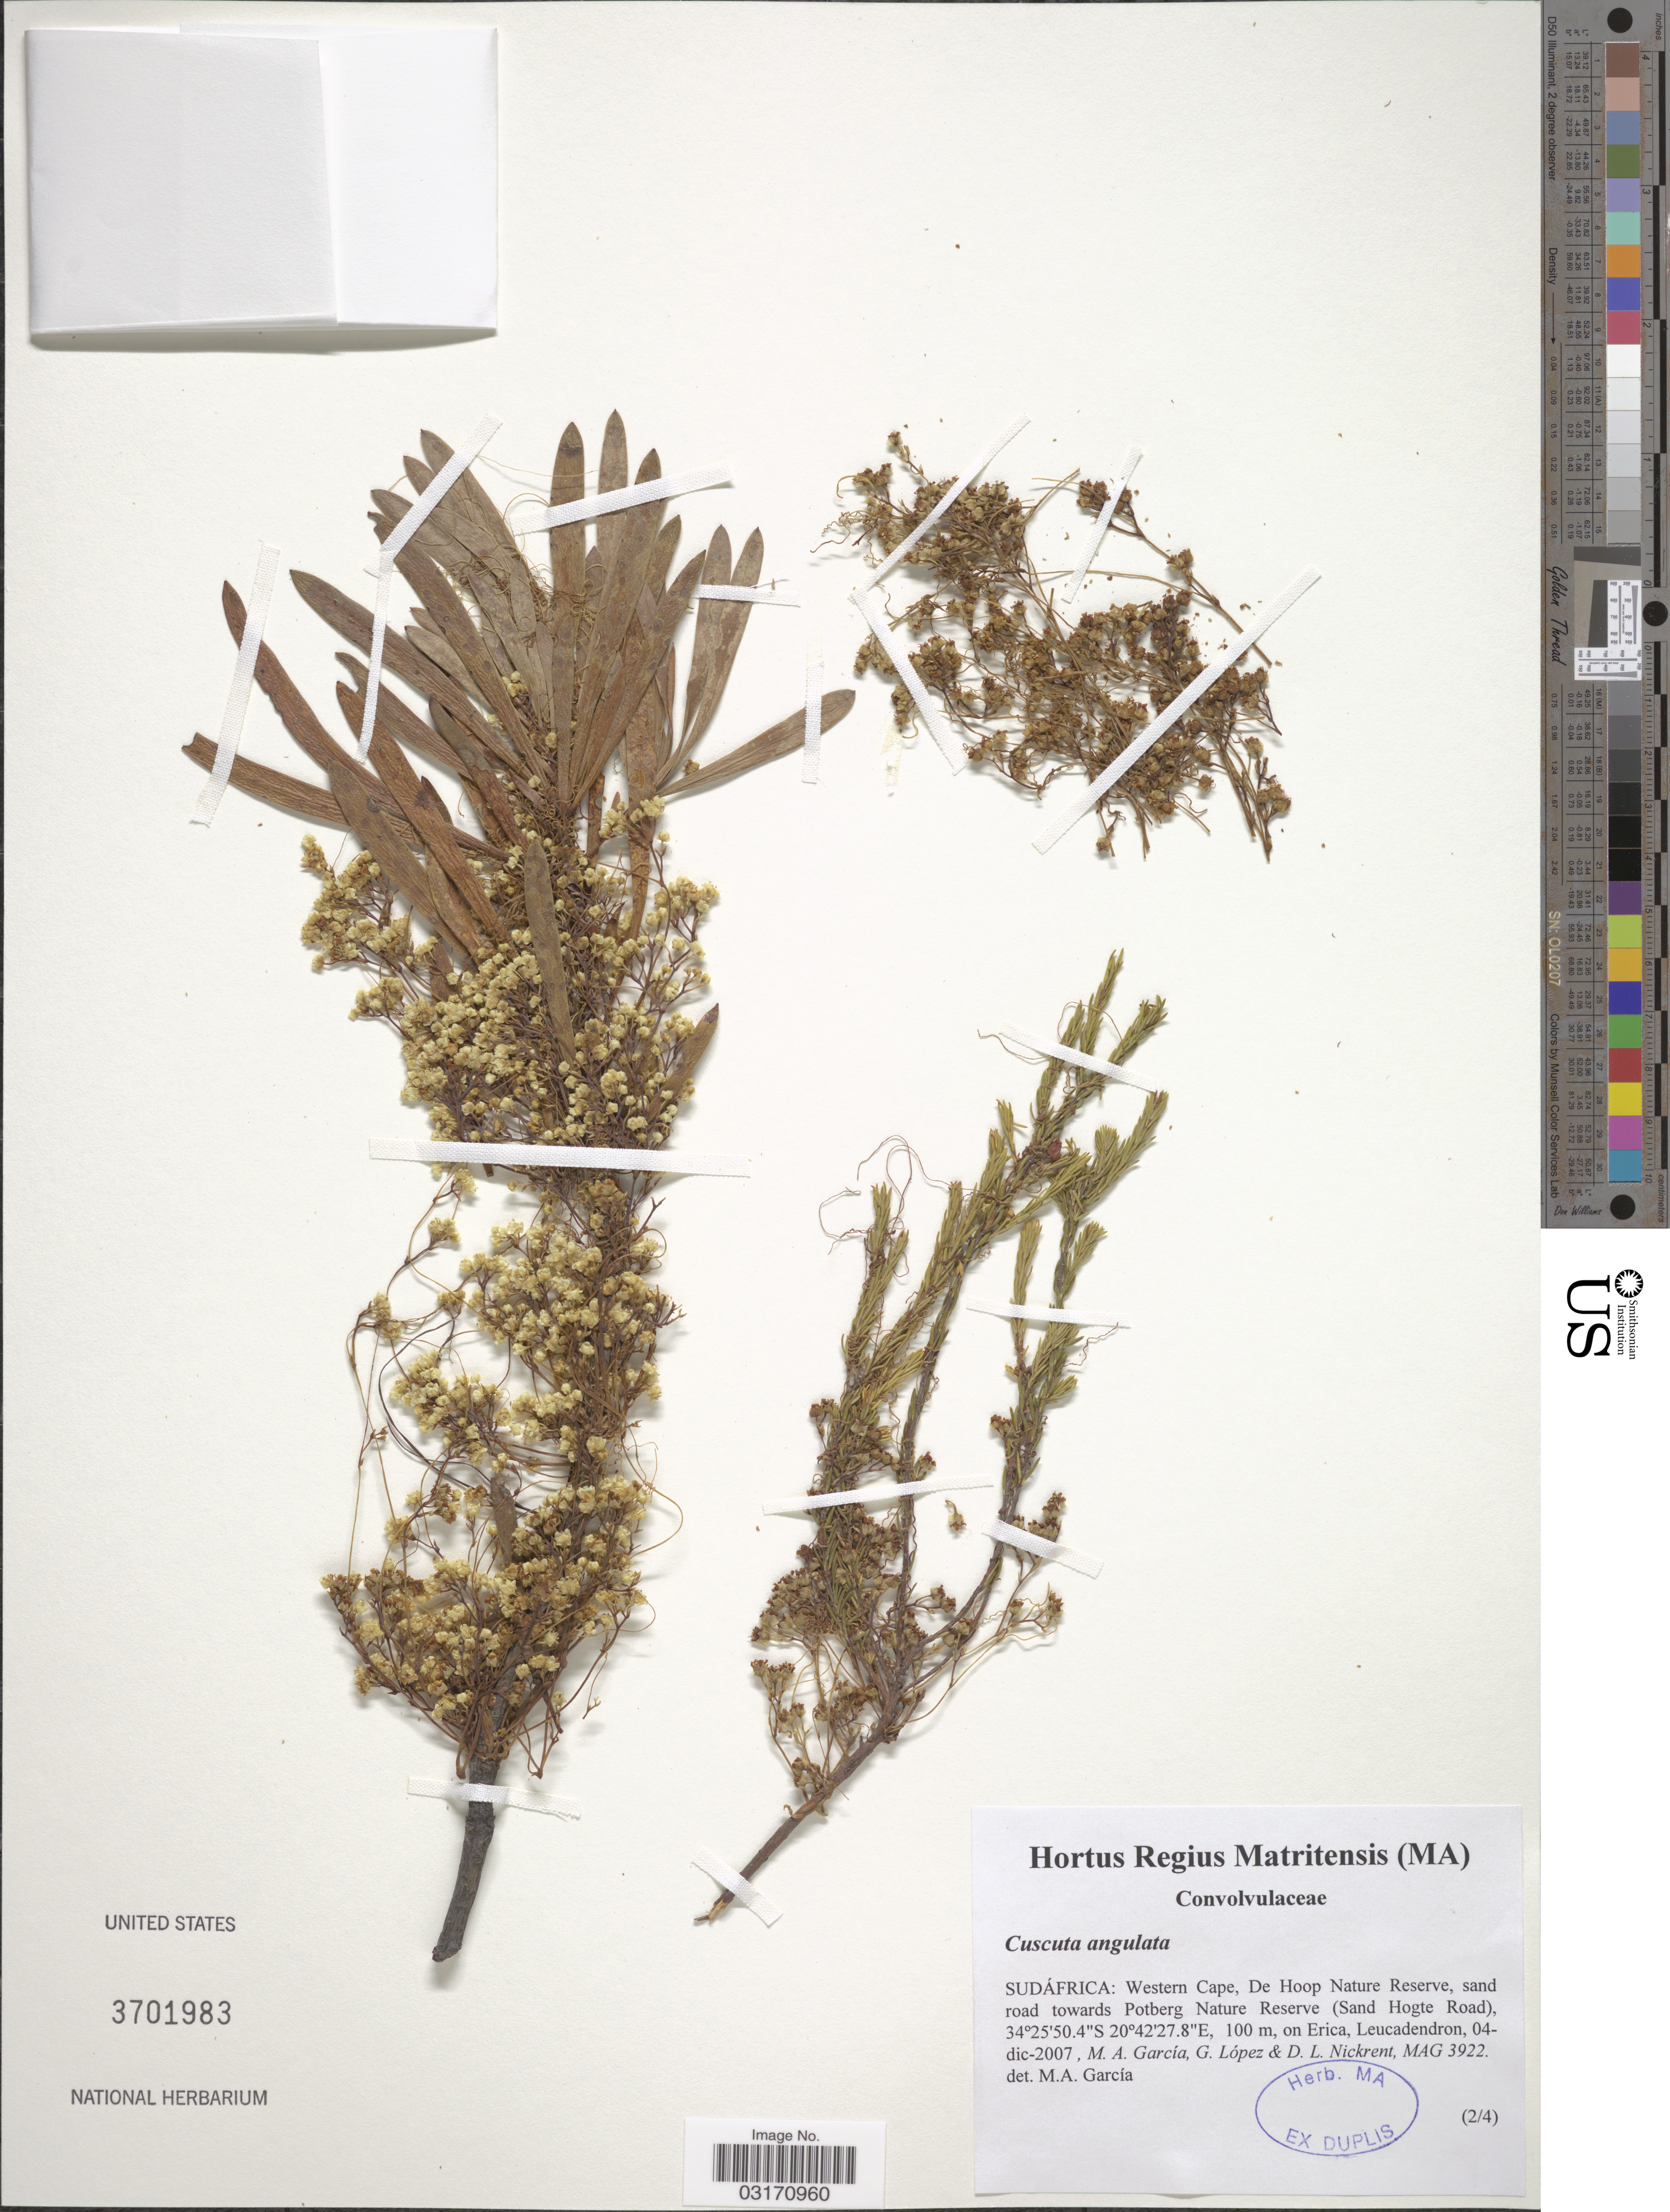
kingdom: Plantae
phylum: Tracheophyta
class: Magnoliopsida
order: Solanales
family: Convolvulaceae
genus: Cuscuta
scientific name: Cuscuta angulata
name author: Engelm.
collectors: M. A. García, G. López & D. Nickrent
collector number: MAG 3922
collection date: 2007-12-04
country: South Africa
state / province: Western Cape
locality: De Hoop Nature Reserve, sand road towards Potberg, Nature Reserve (Sand Hogte Road).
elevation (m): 100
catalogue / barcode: US 3701983